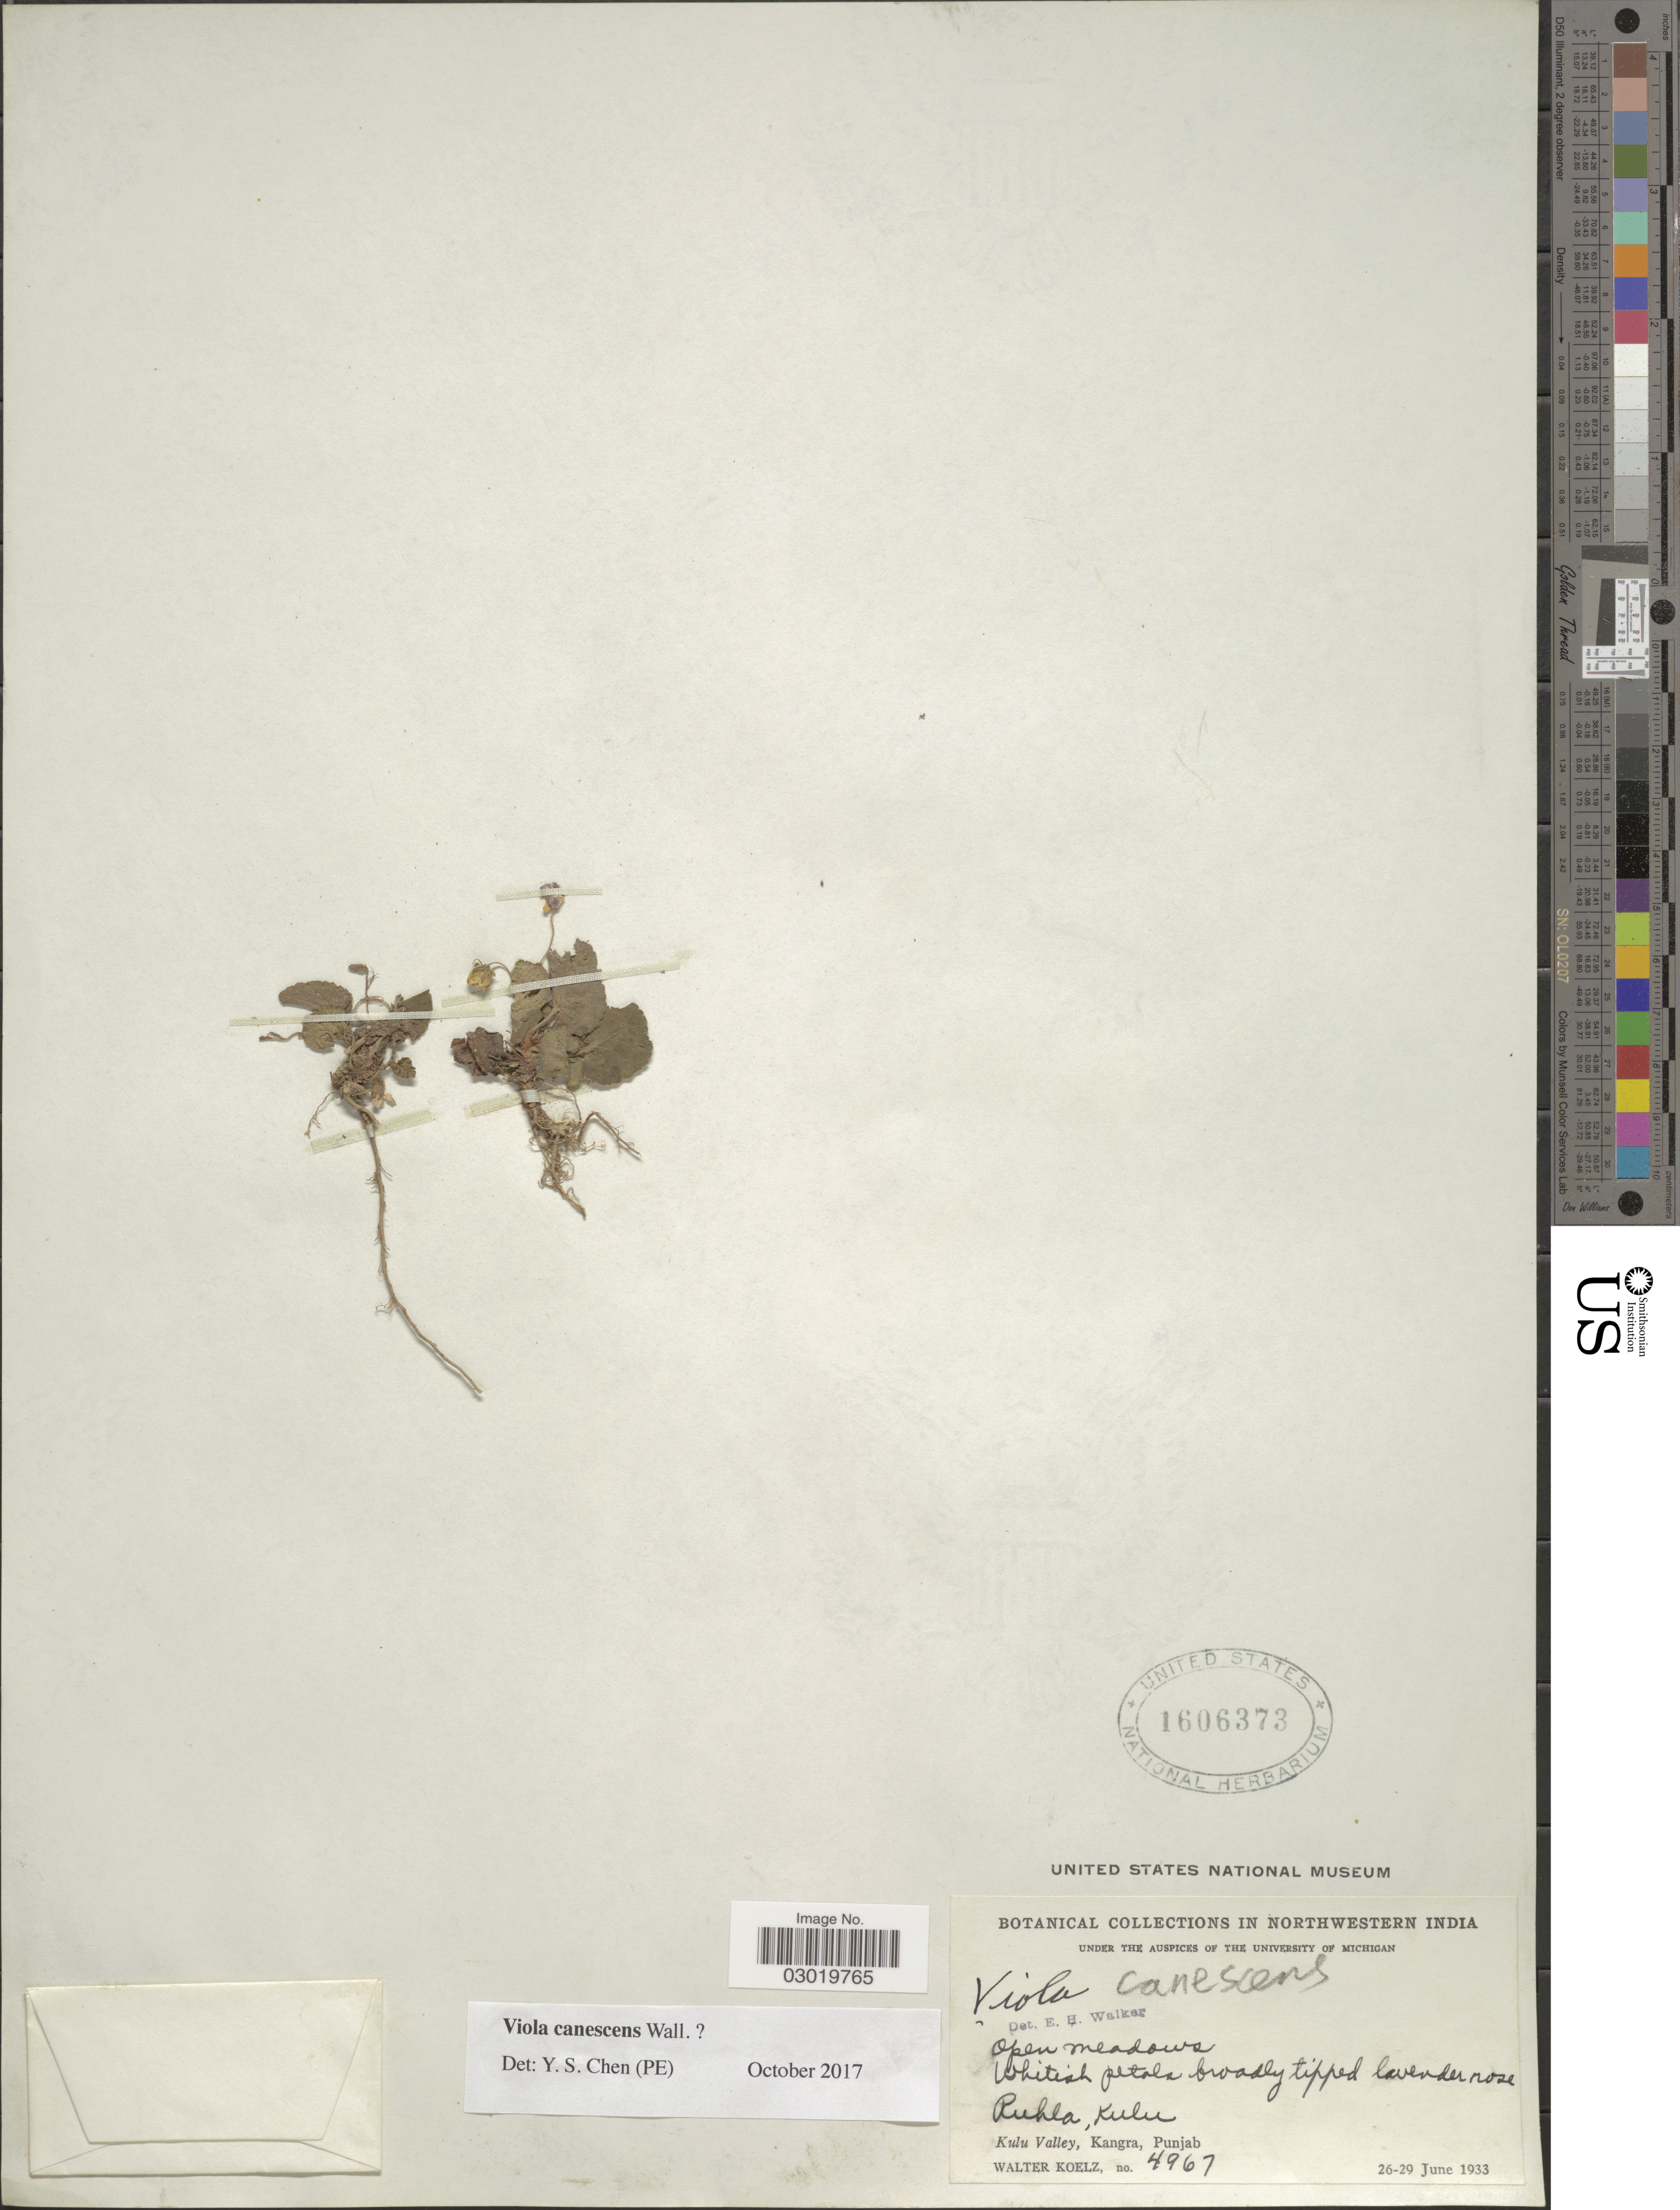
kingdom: Plantae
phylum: Tracheophyta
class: Magnoliopsida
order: Malpighiales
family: Violaceae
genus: Viola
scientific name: Viola canescens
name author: Wall.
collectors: W. N. Koelz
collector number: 4967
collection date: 1933-06-26/1933-06-29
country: India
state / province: Himachal Pradesh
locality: Northwestern India. Ruhla, Kulu. Kulu Valley, Kangra, Punjab.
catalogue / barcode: US 1606373